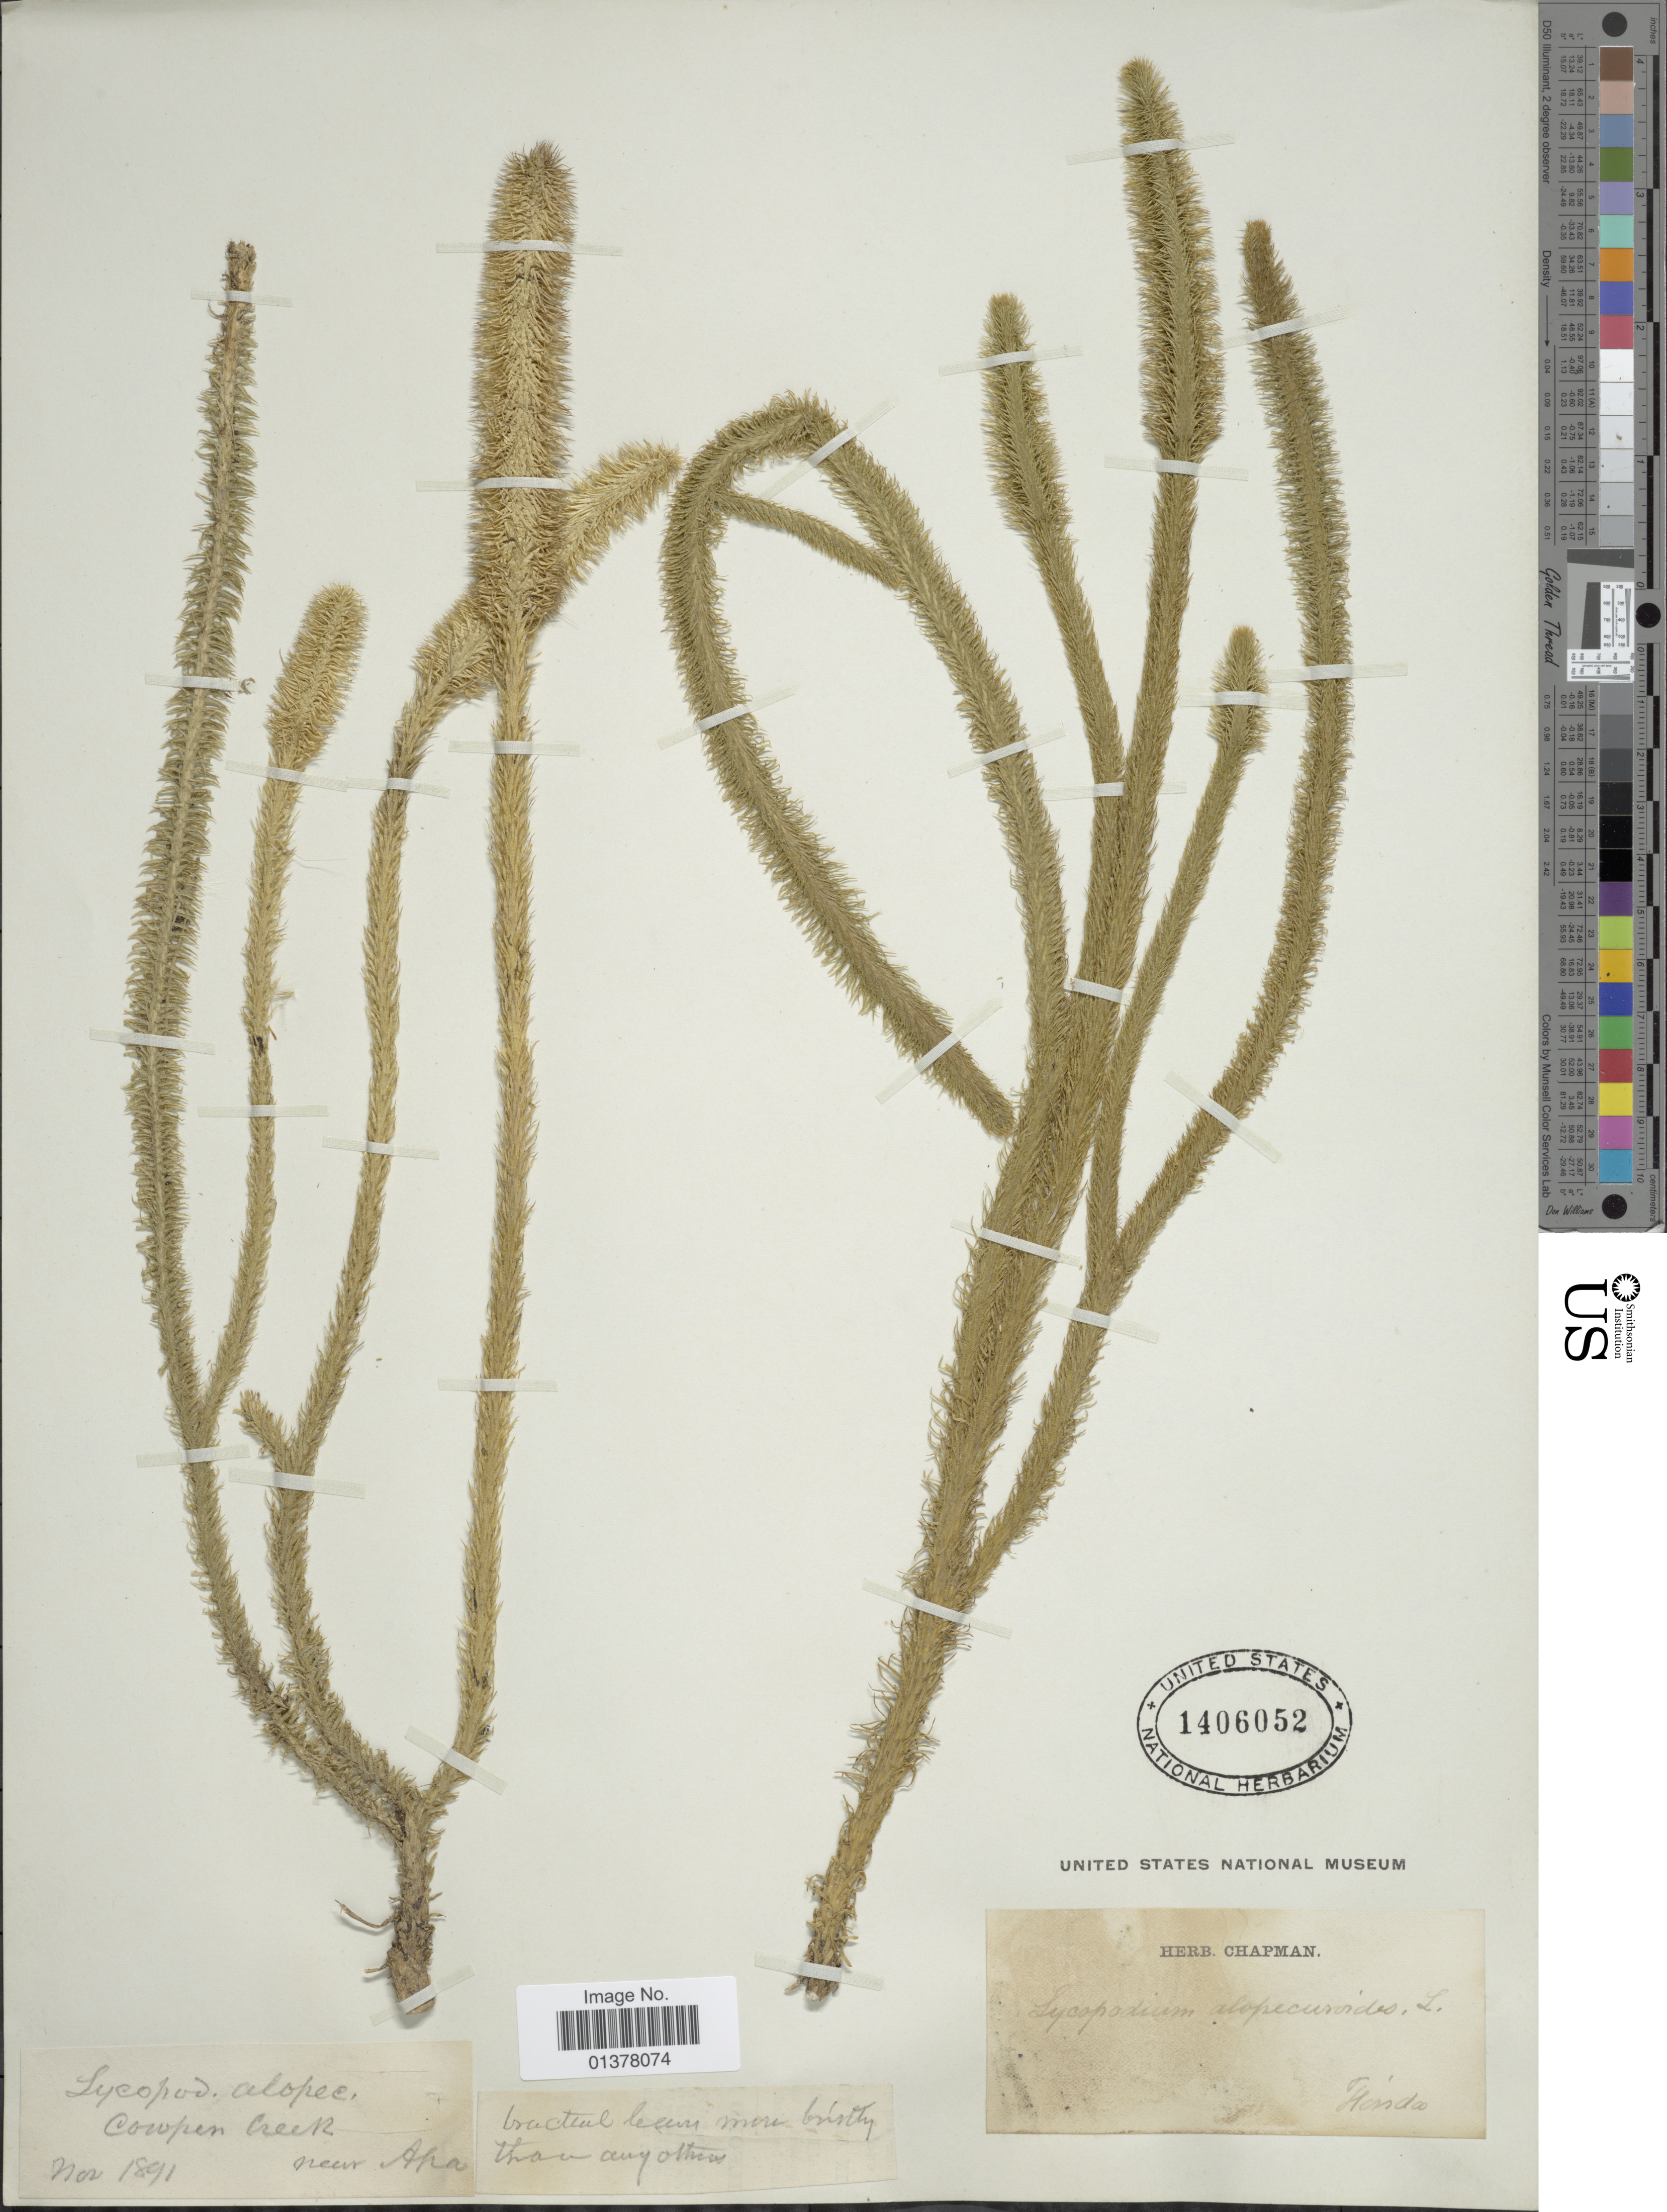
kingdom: Plantae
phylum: Tracheophyta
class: Lycopodiopsida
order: Lycopodiales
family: Lycopodiaceae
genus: Lycopodiella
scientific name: Lycopodiella alopecuroides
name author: (L.) Cranfill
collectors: -. Apa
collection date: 1891-11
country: United States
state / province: Florida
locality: Cowpen Creek.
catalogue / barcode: US 1406052